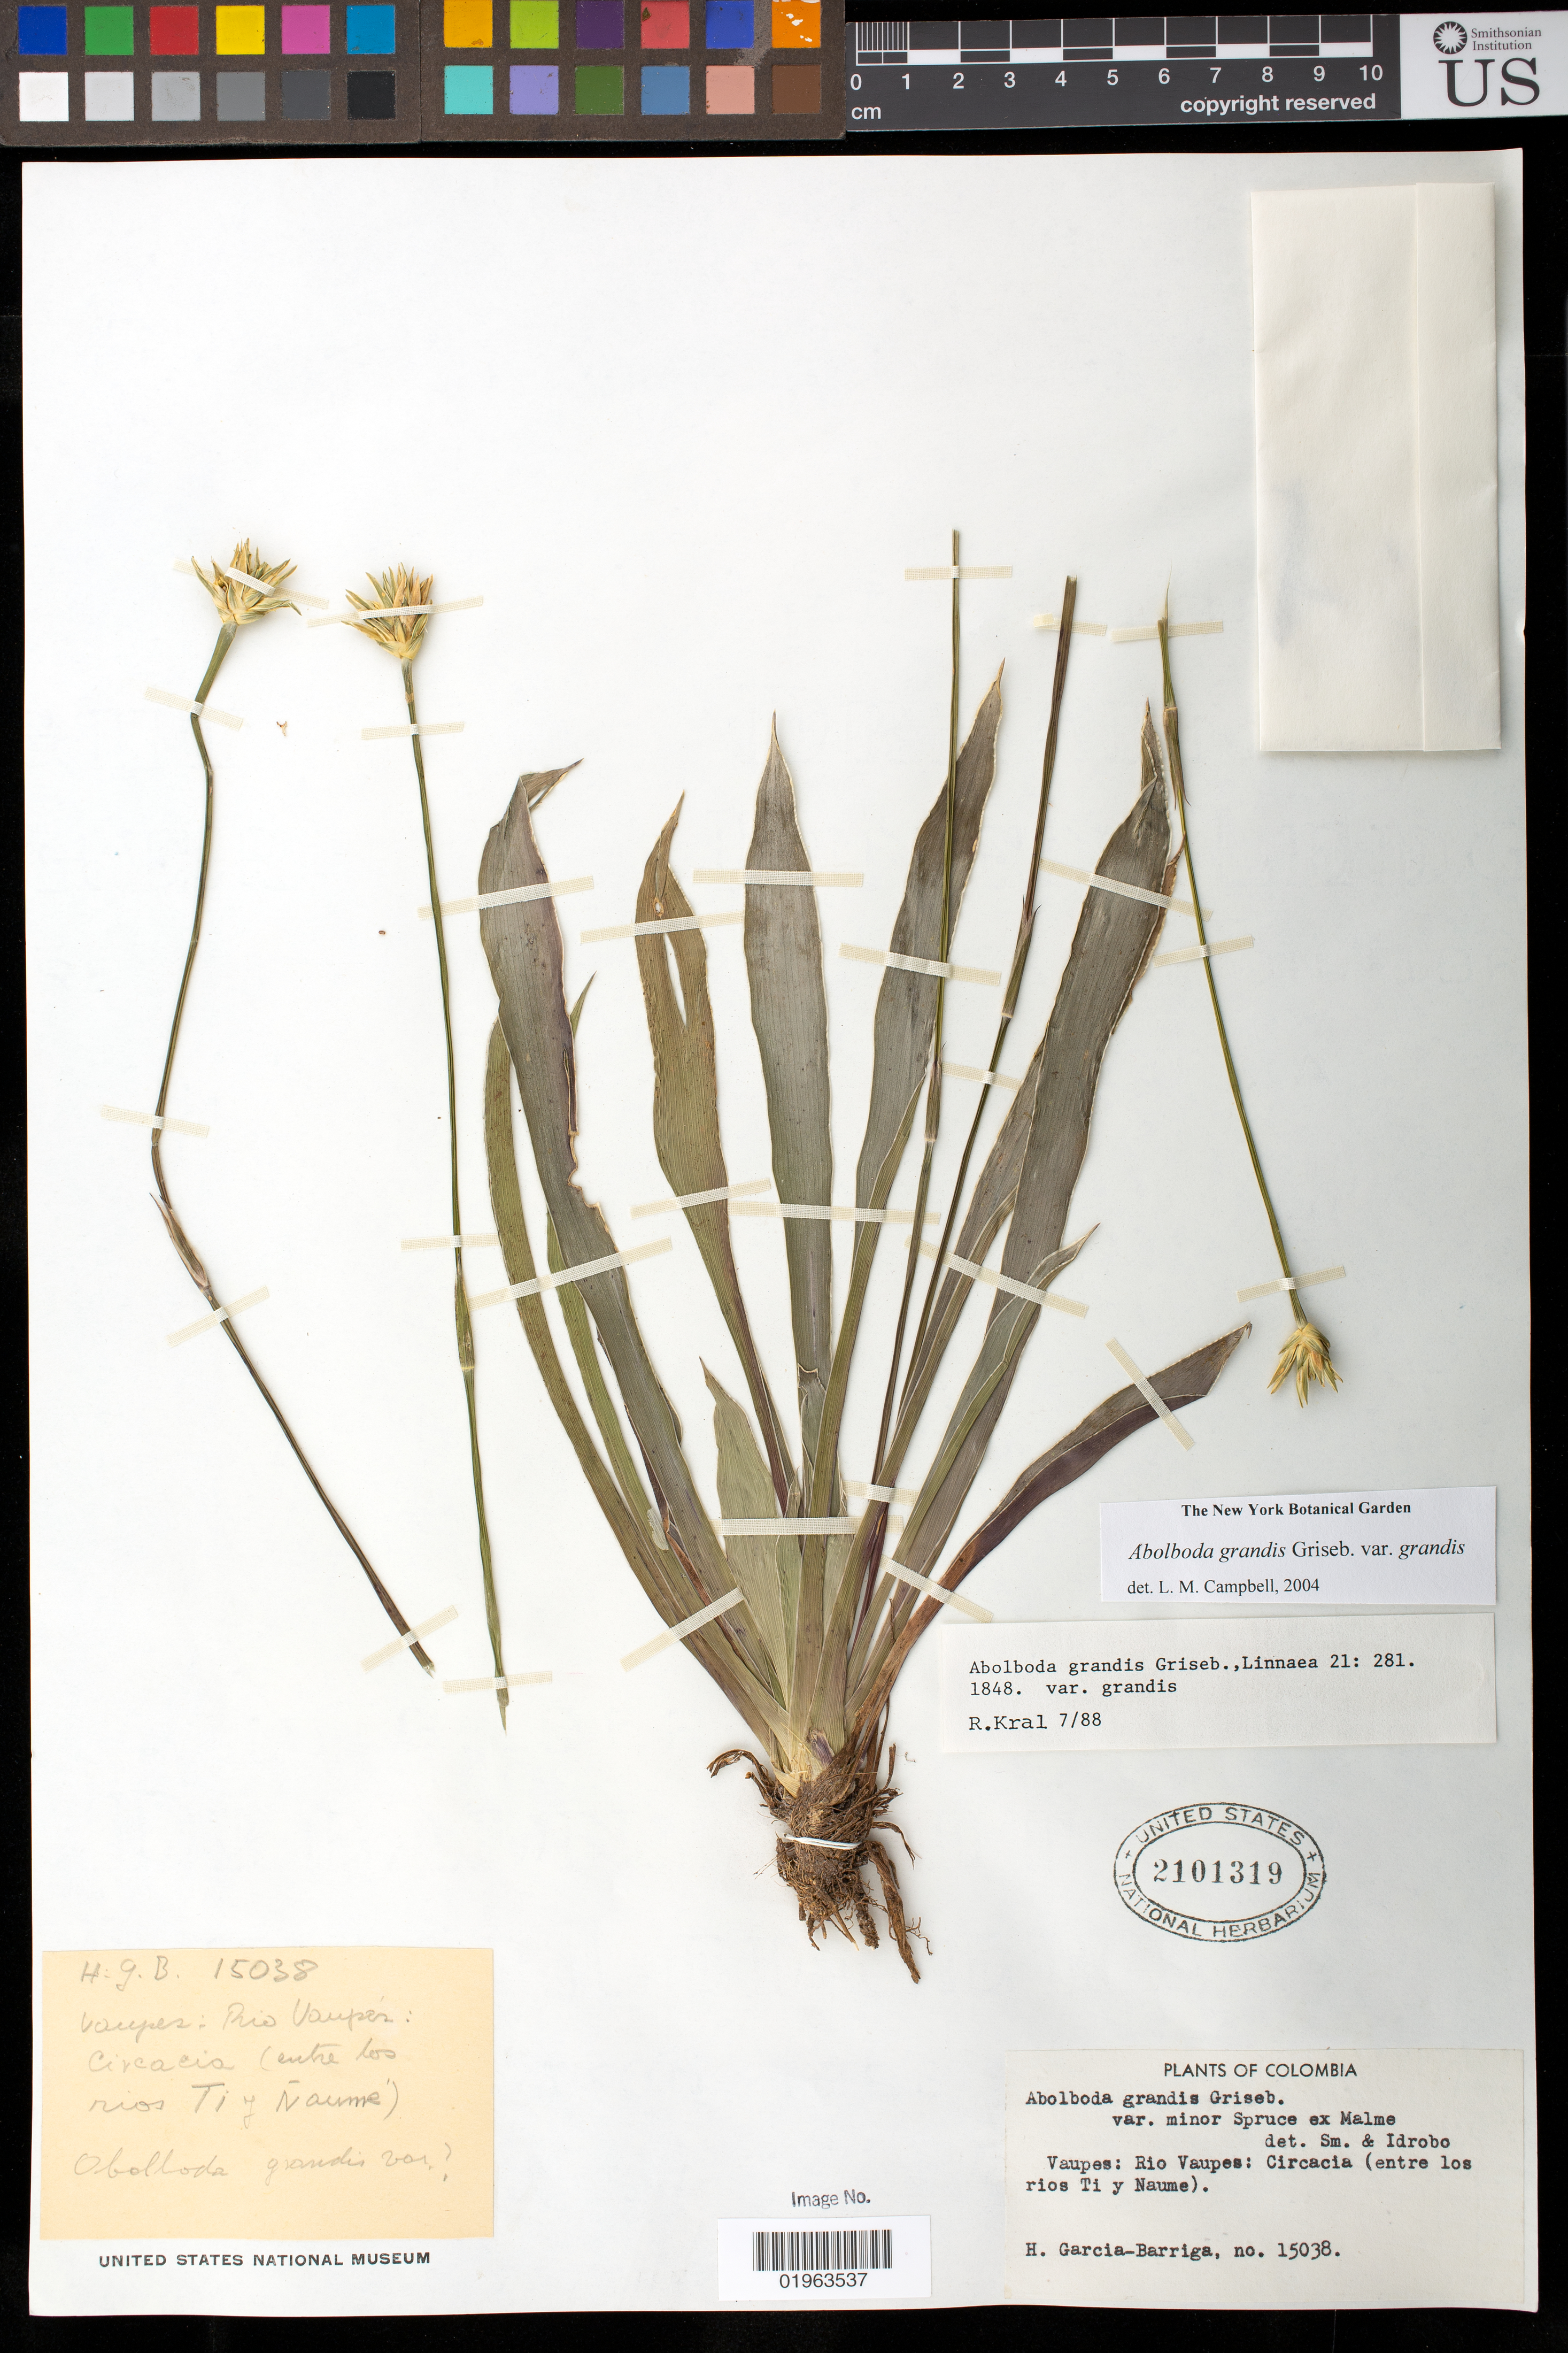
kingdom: Plantae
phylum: Tracheophyta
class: Liliopsida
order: Poales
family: Xyridaceae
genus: Abolboda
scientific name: Abolboda grandis var. grandis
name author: Griseb.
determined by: Campbell, L. M.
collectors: H. Garcia-Barriga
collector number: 15038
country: Colombia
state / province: Vaupes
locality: Rio Vaupes, Circacia (entre los rios Ti y Naume)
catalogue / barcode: US 2101319